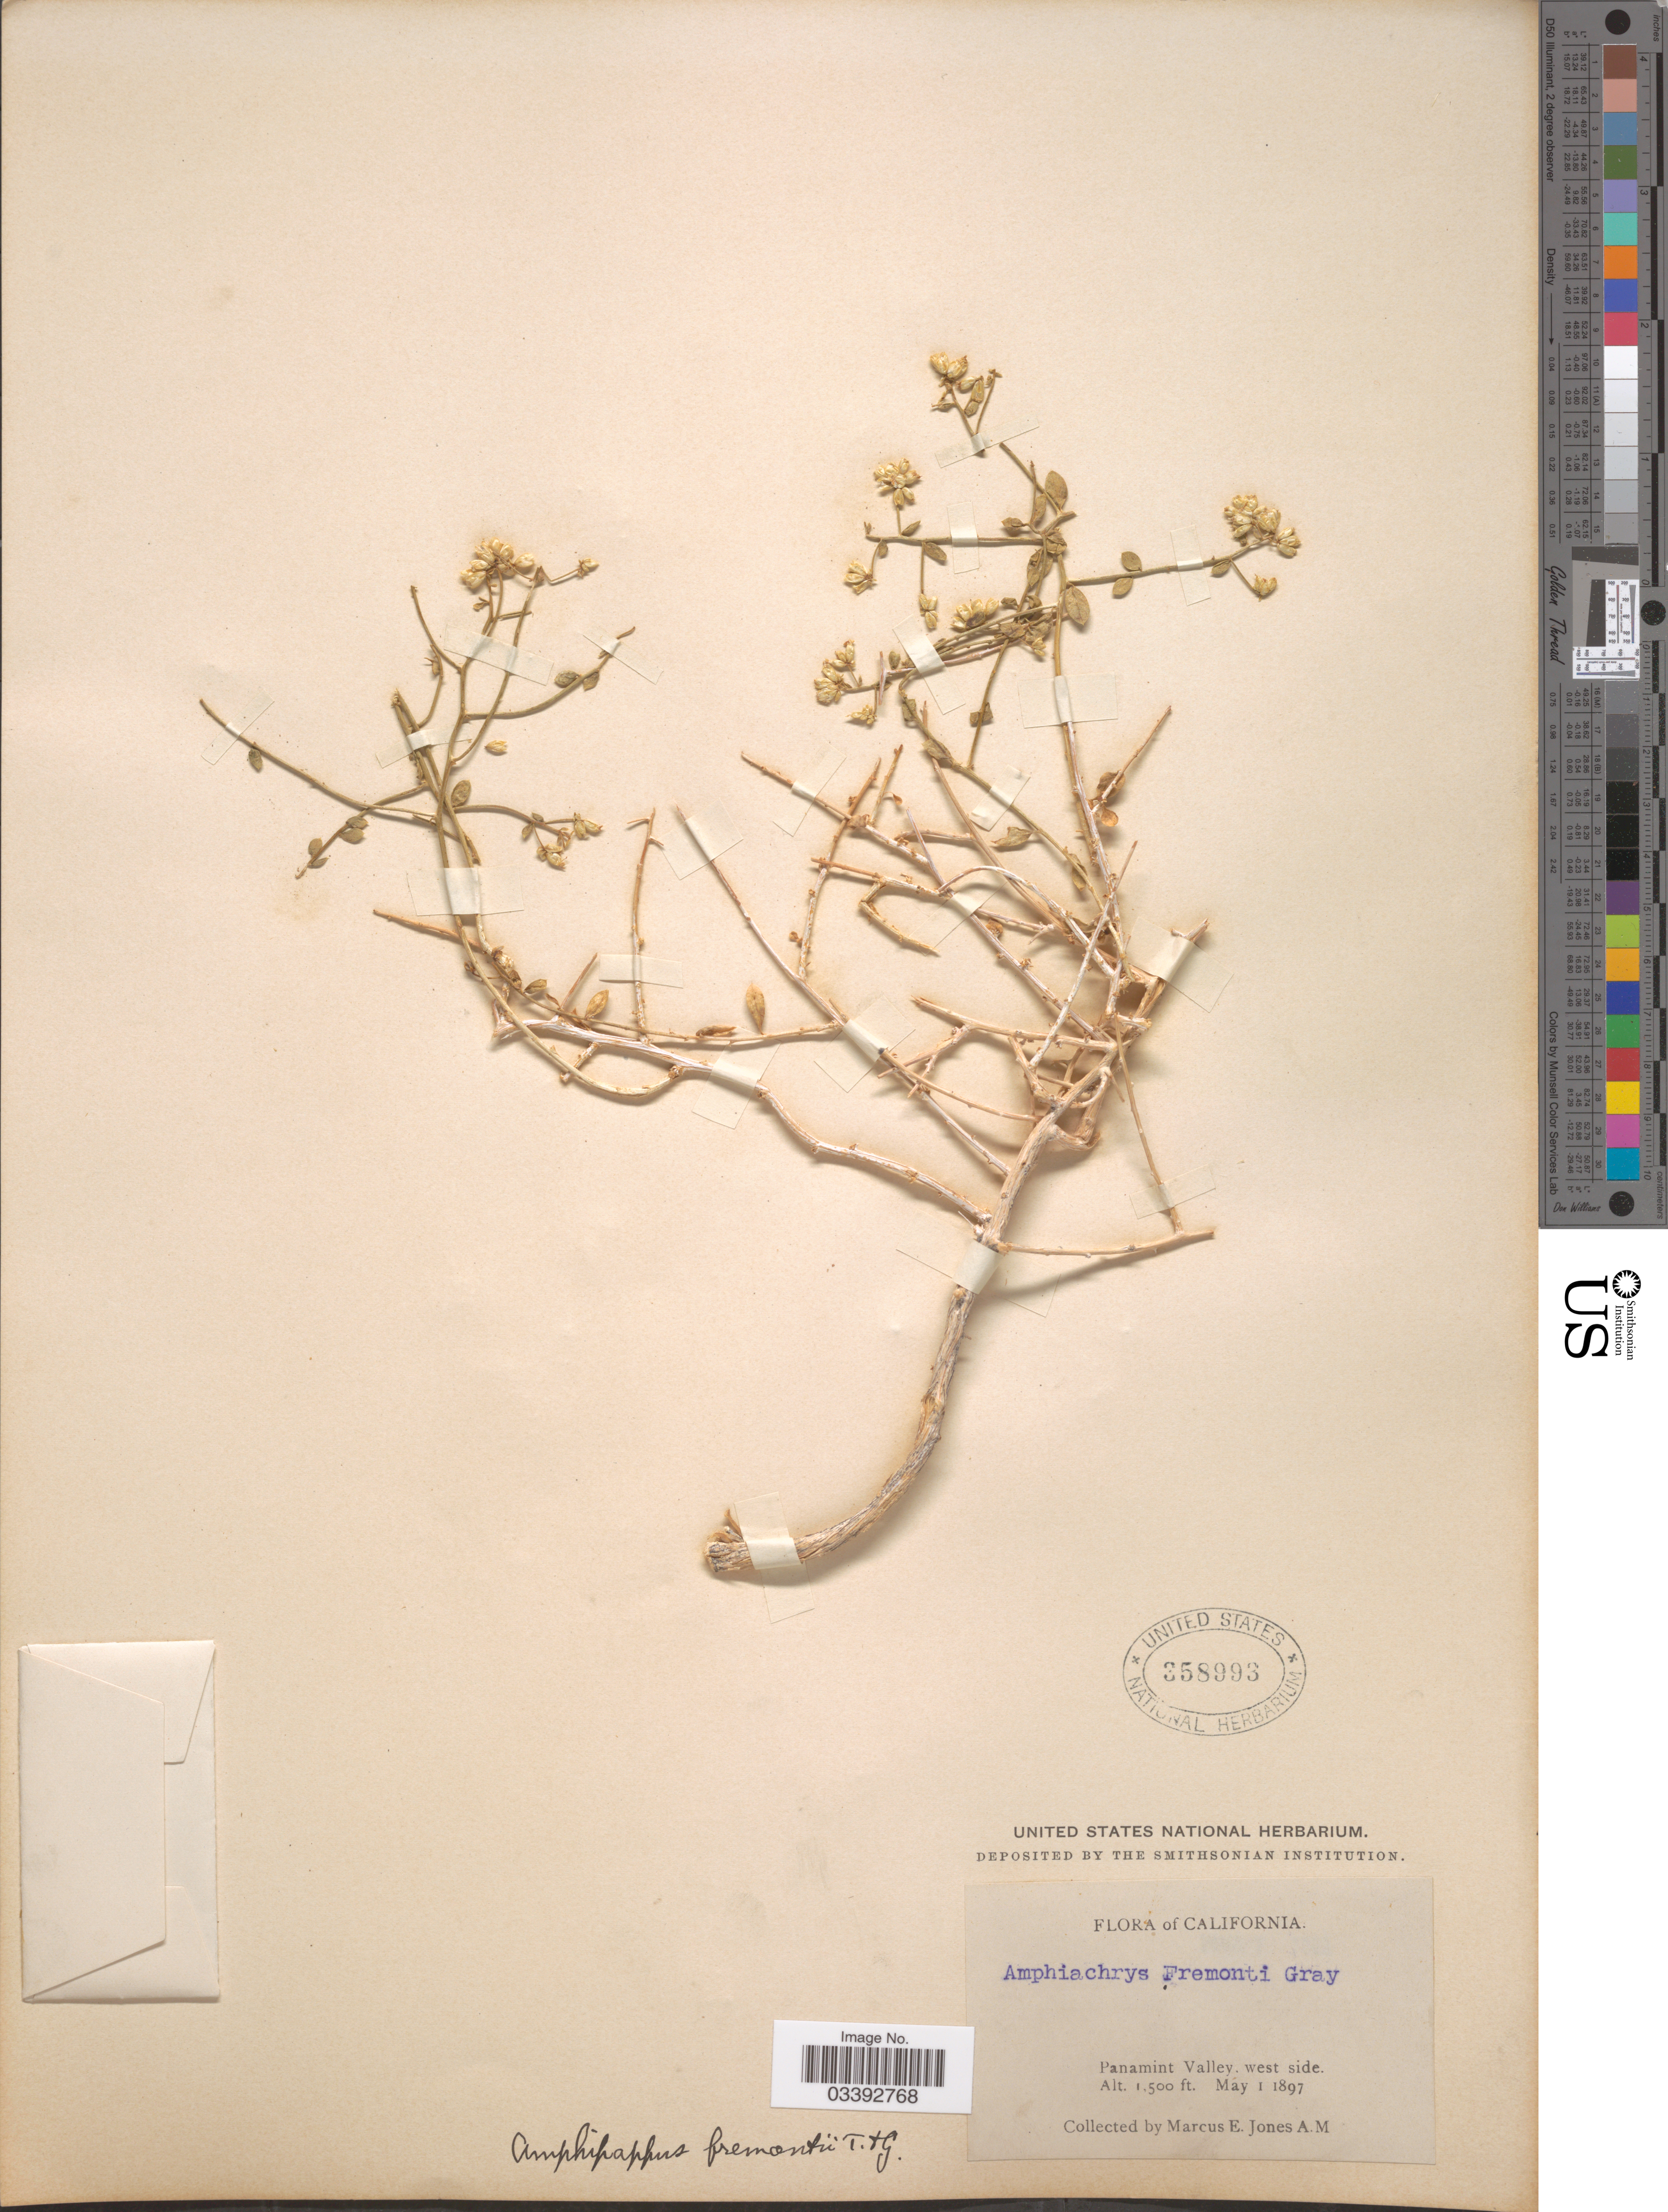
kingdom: Plantae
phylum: Tracheophyta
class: Magnoliopsida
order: Asterales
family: Asteraceae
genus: Amphipappus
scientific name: Amphipappus fremontii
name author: Torr. & A. Gray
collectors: M. E. Jones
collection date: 1897-05-01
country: United States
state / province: California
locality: Panamint Valley, west side.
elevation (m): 457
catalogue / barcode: US 358993